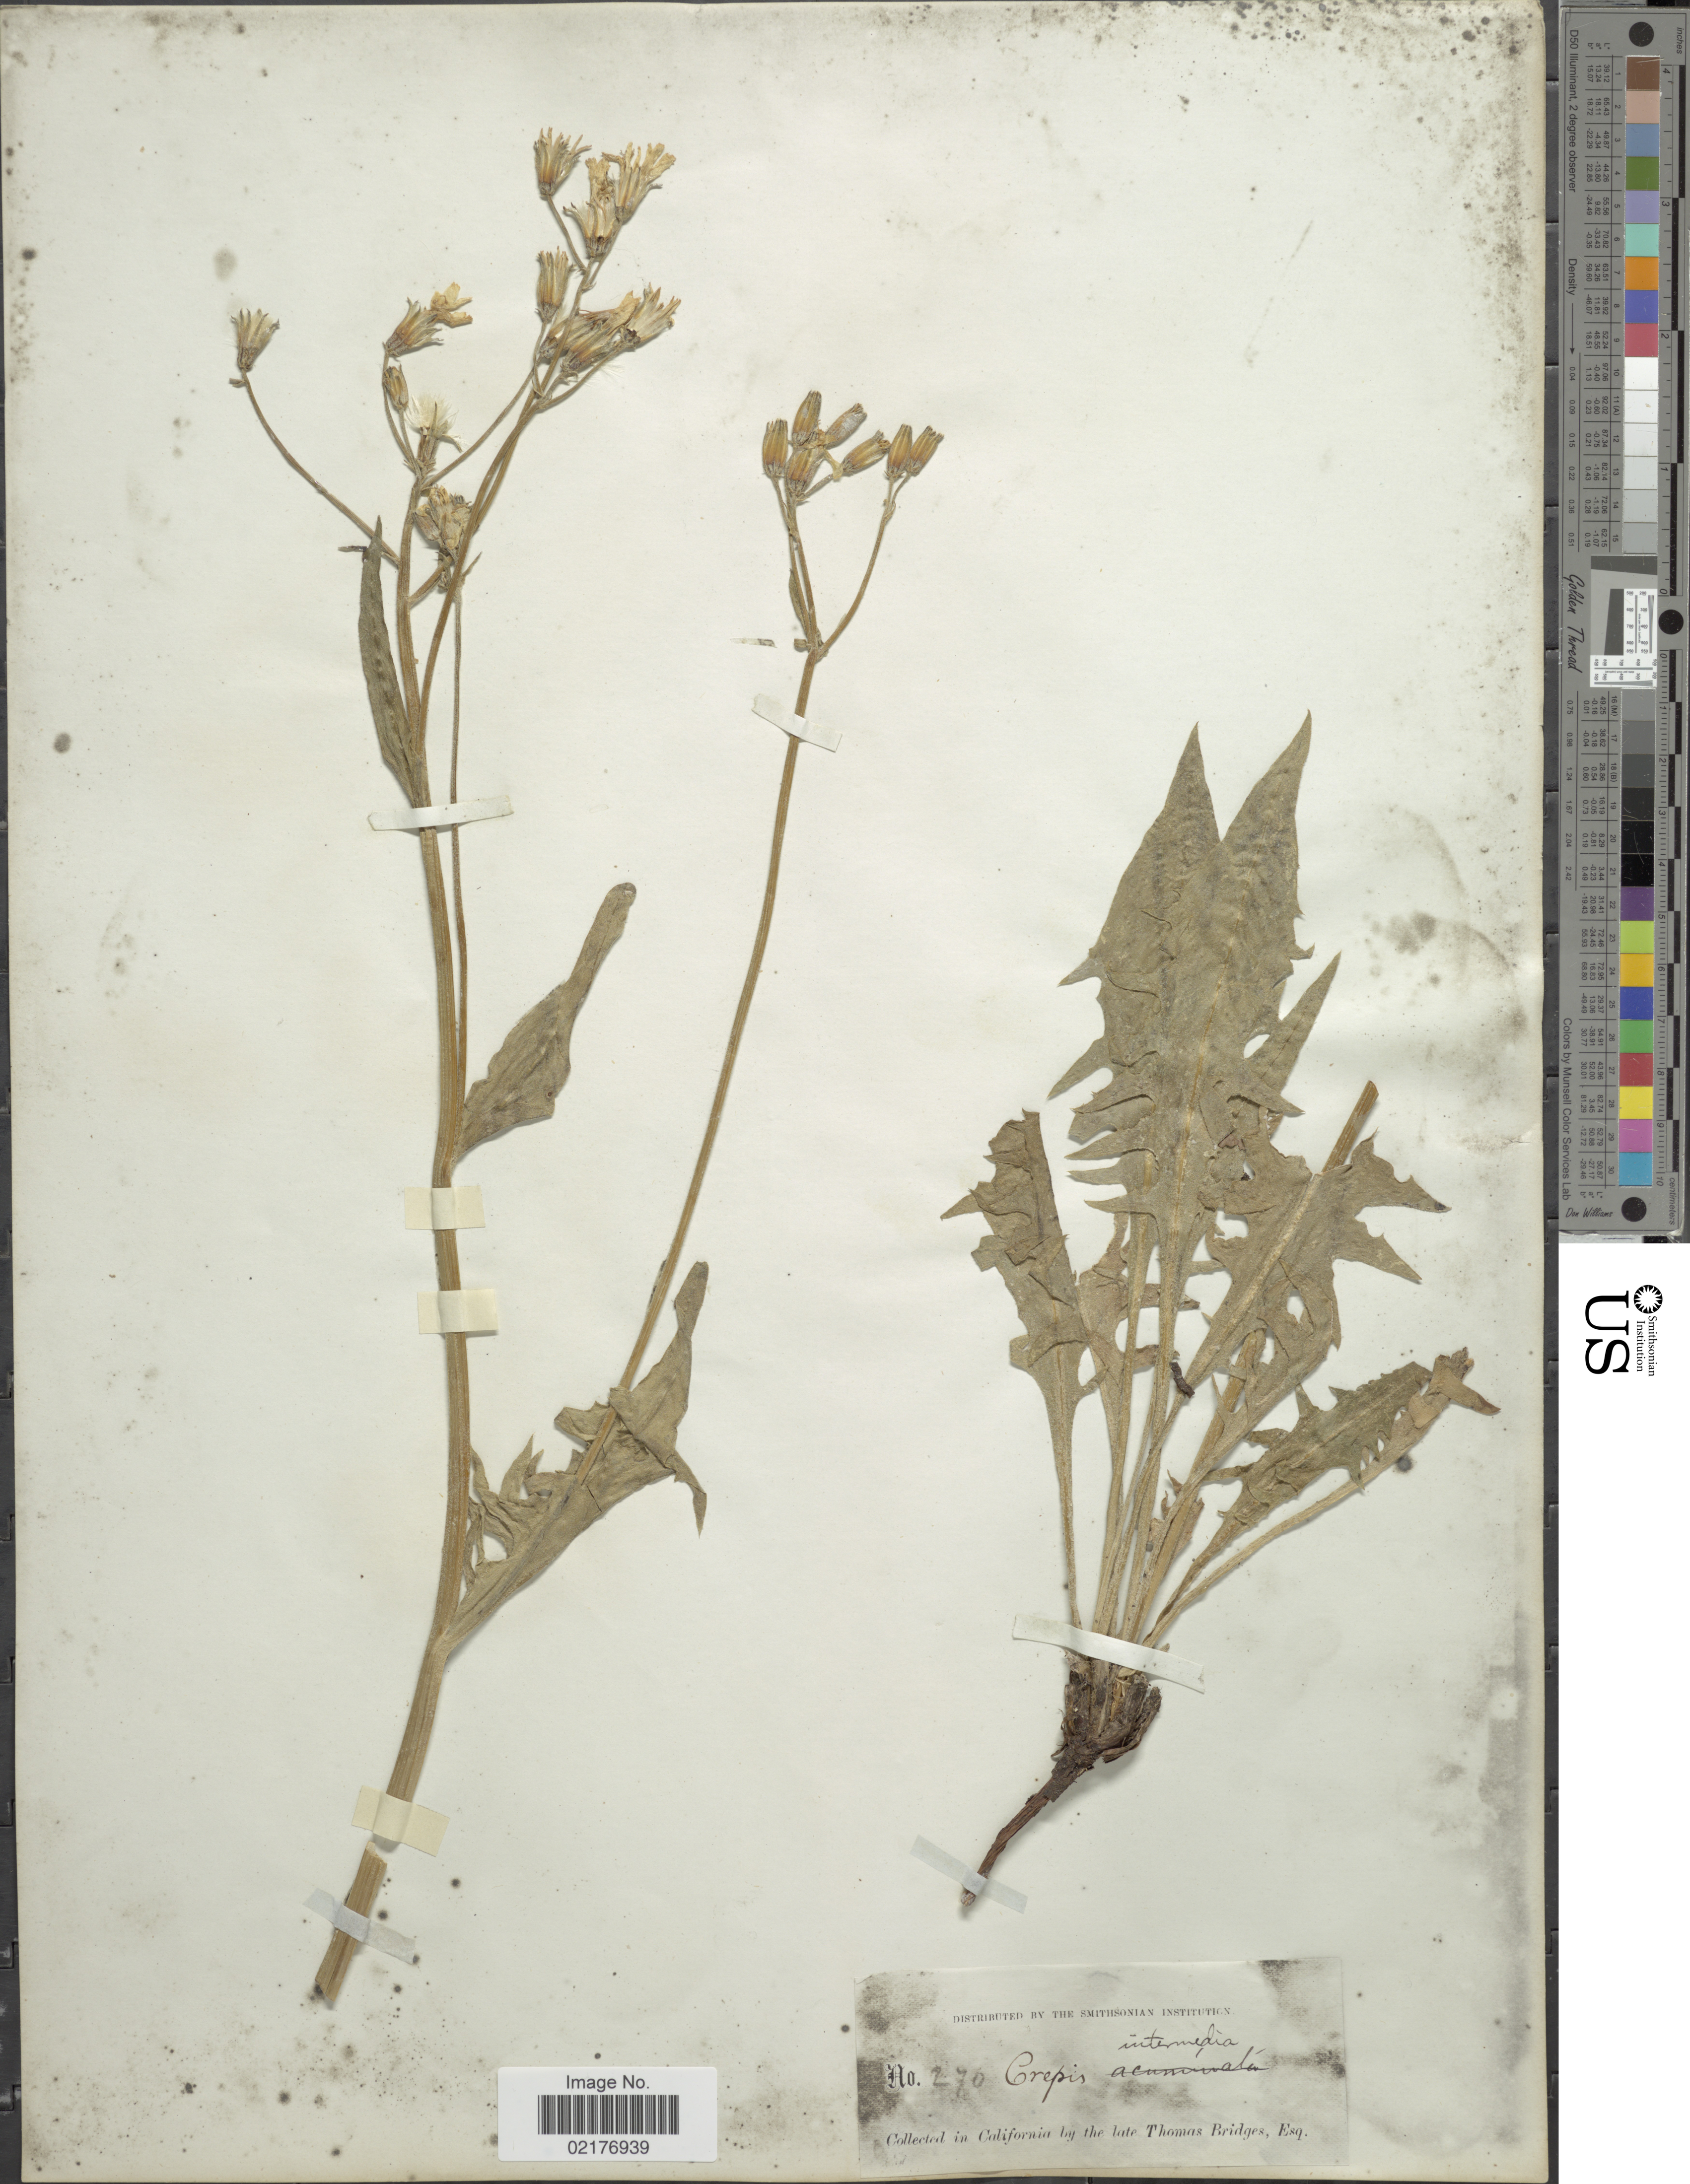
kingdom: Plantae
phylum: Tracheophyta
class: Magnoliopsida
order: Asterales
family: Asteraceae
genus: Crepis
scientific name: Crepis intermedia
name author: A. Gray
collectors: T. Bridges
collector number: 270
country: United States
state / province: California